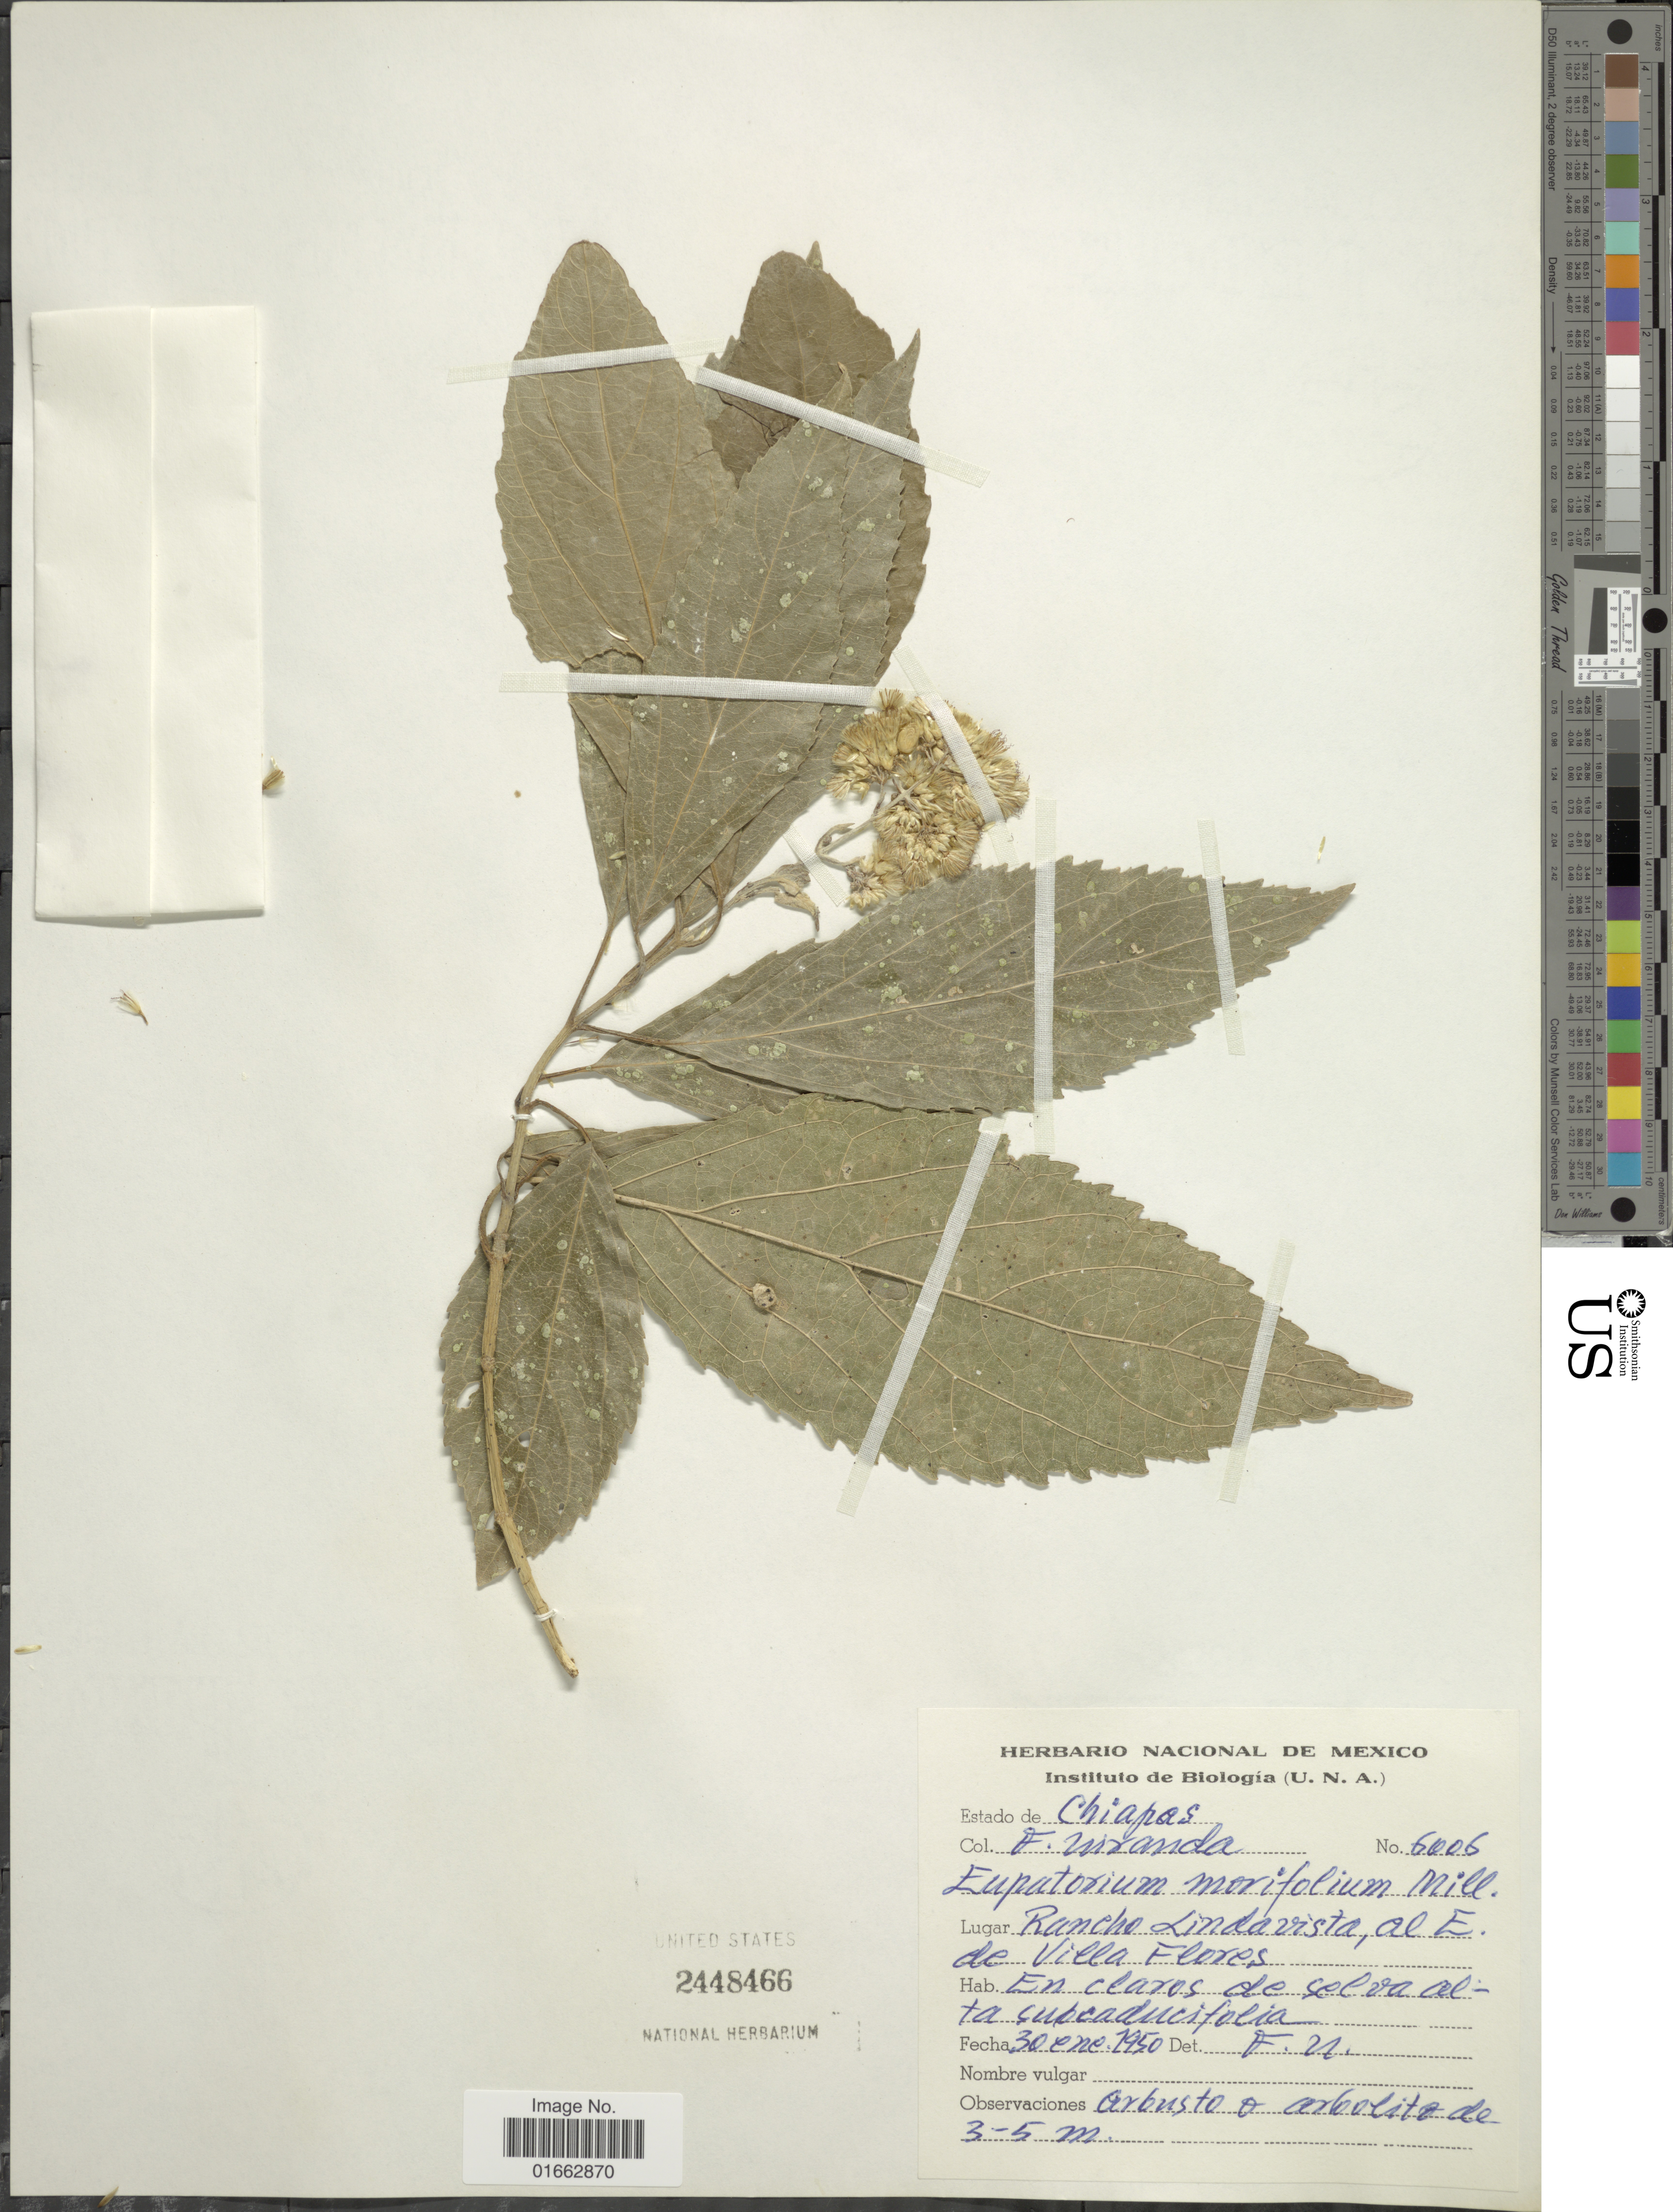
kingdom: Plantae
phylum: Tracheophyta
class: Magnoliopsida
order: Asterales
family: Asteraceae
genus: Critonia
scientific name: Critonia morifolia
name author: (Mill.) R.M. King & H. Rob.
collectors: F. Miranda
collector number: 6006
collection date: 1950-01-30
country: Mexico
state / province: Chiapas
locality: Rancho Lindavista, al E. de Villa Flores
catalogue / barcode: US 2448466